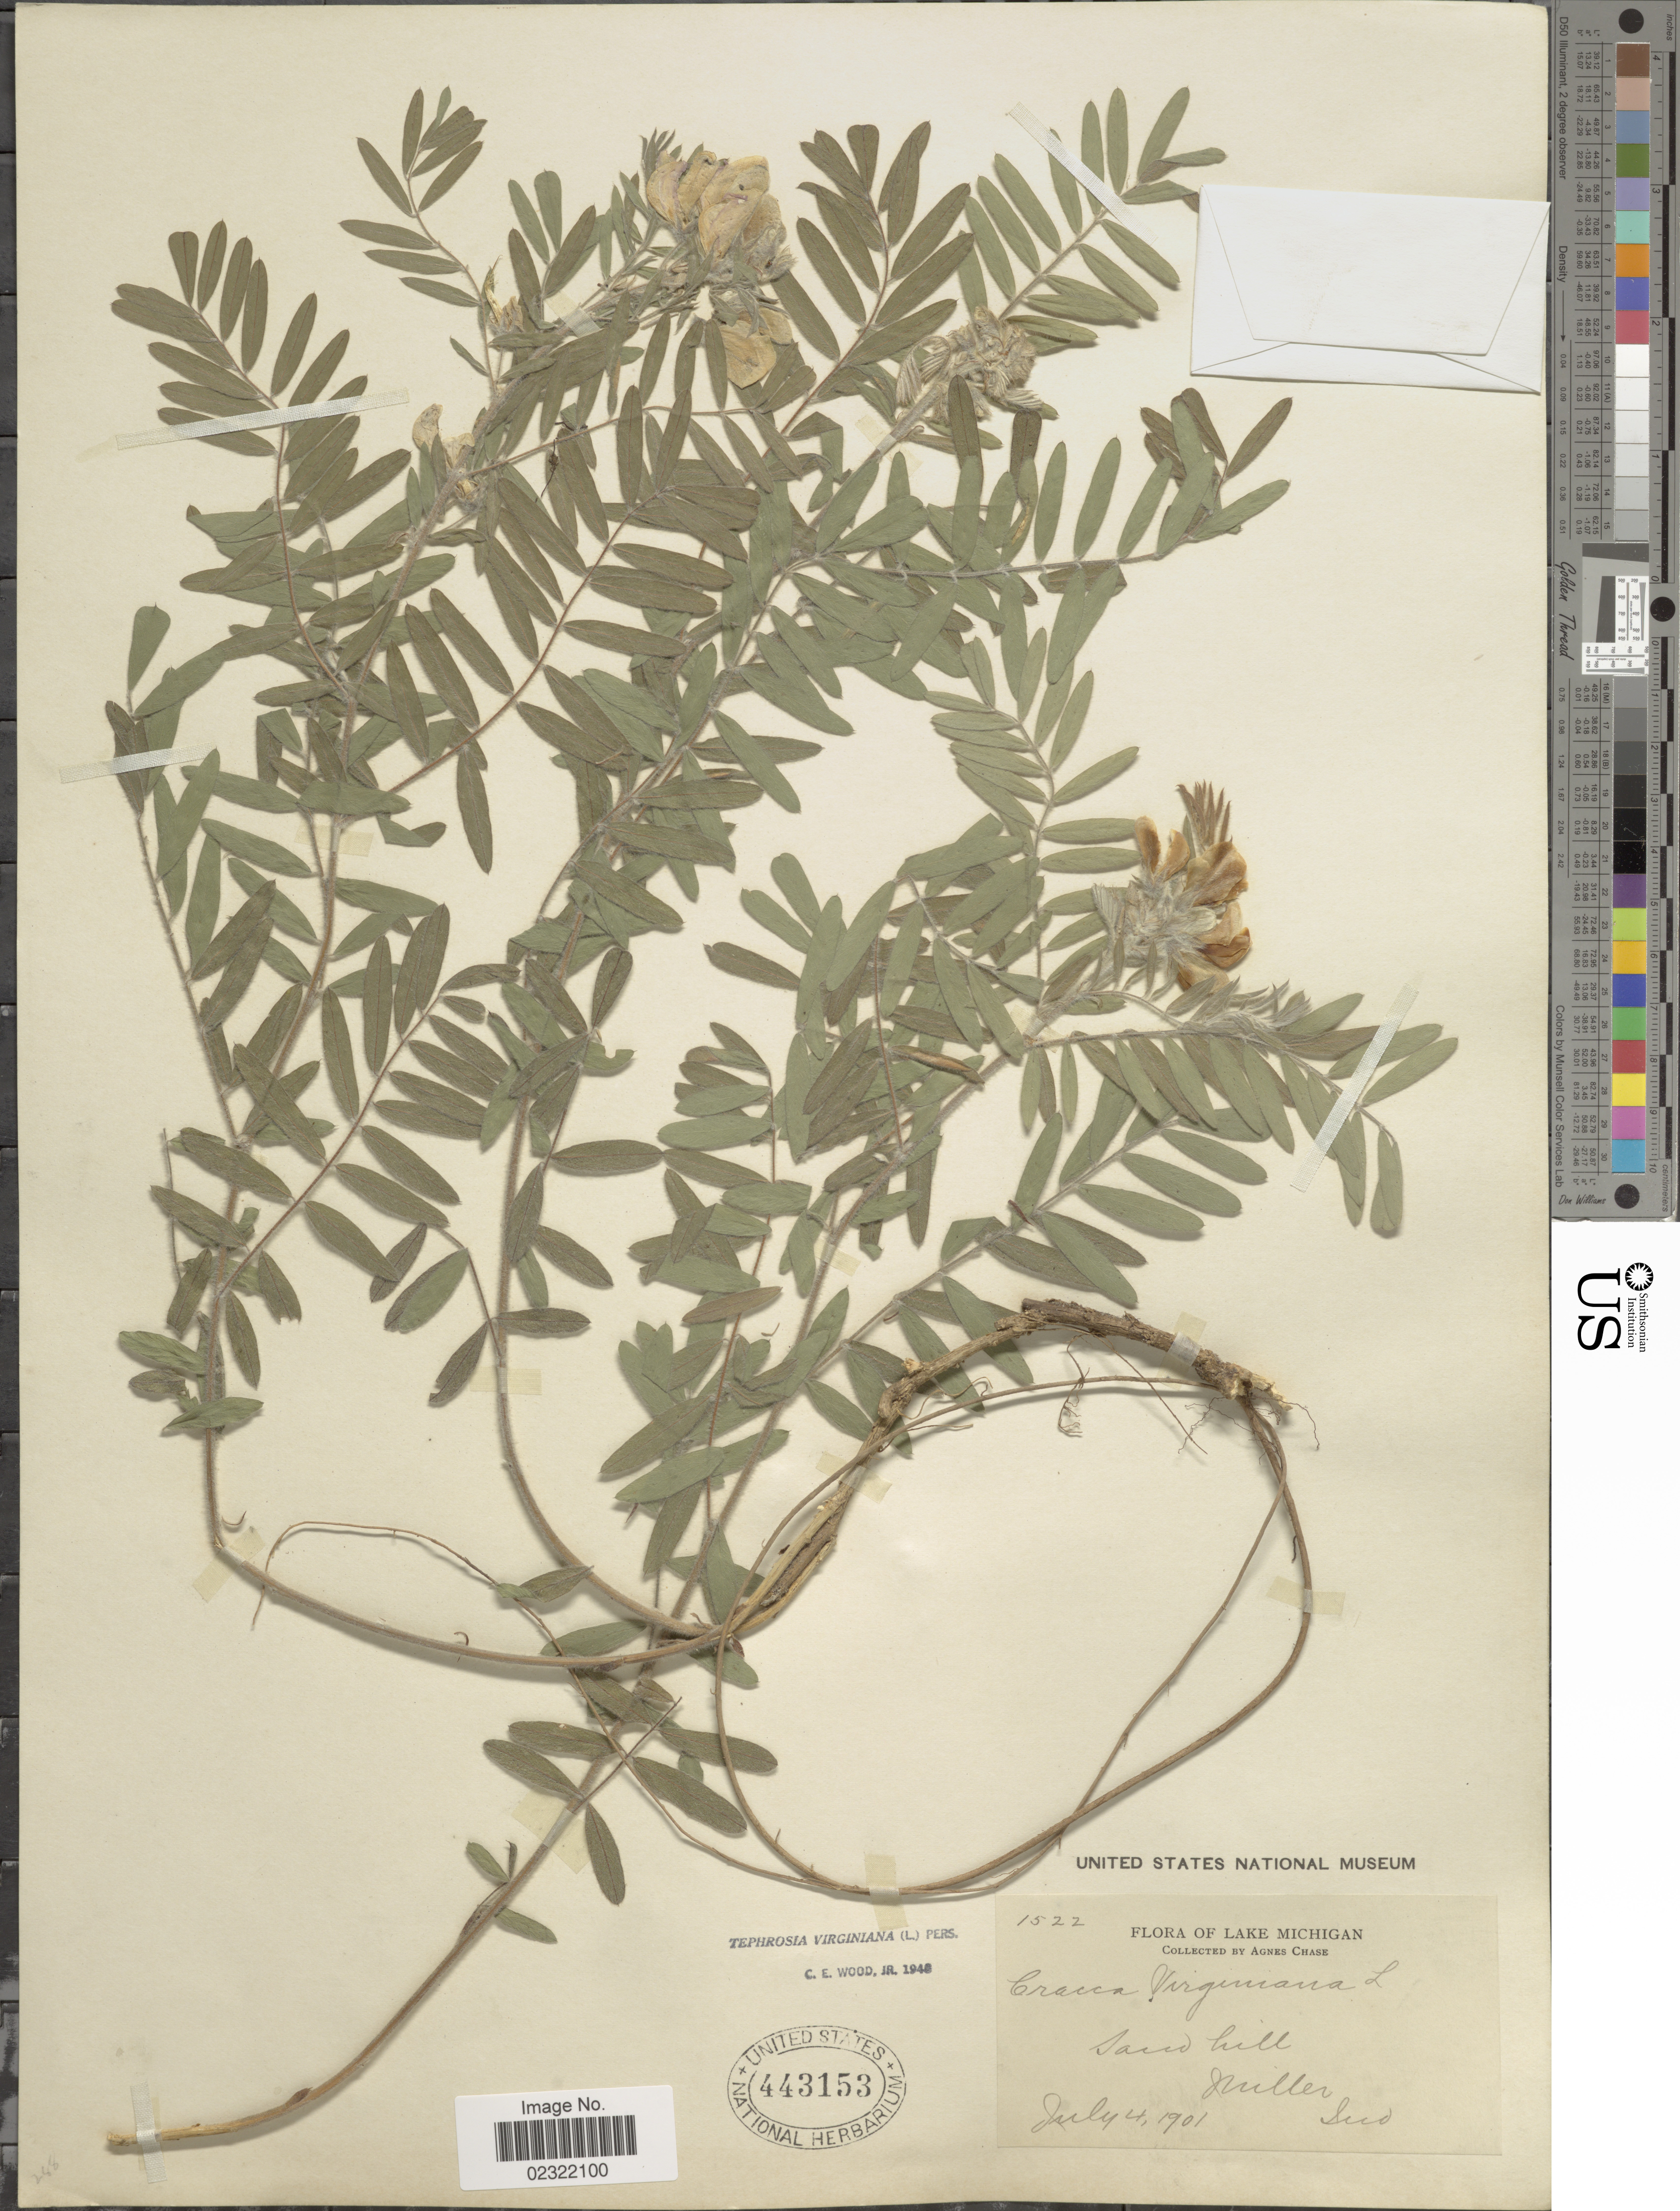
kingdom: Plantae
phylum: Tracheophyta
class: Magnoliopsida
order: Fabales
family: Fabaceae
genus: Tephrosia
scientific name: Tephrosia virginiana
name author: (L.) Pers.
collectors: A. Chase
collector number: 1522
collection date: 1901-07-04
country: United States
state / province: Indiana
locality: Lake Michigan, Sand hill, Miller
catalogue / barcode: US 443153